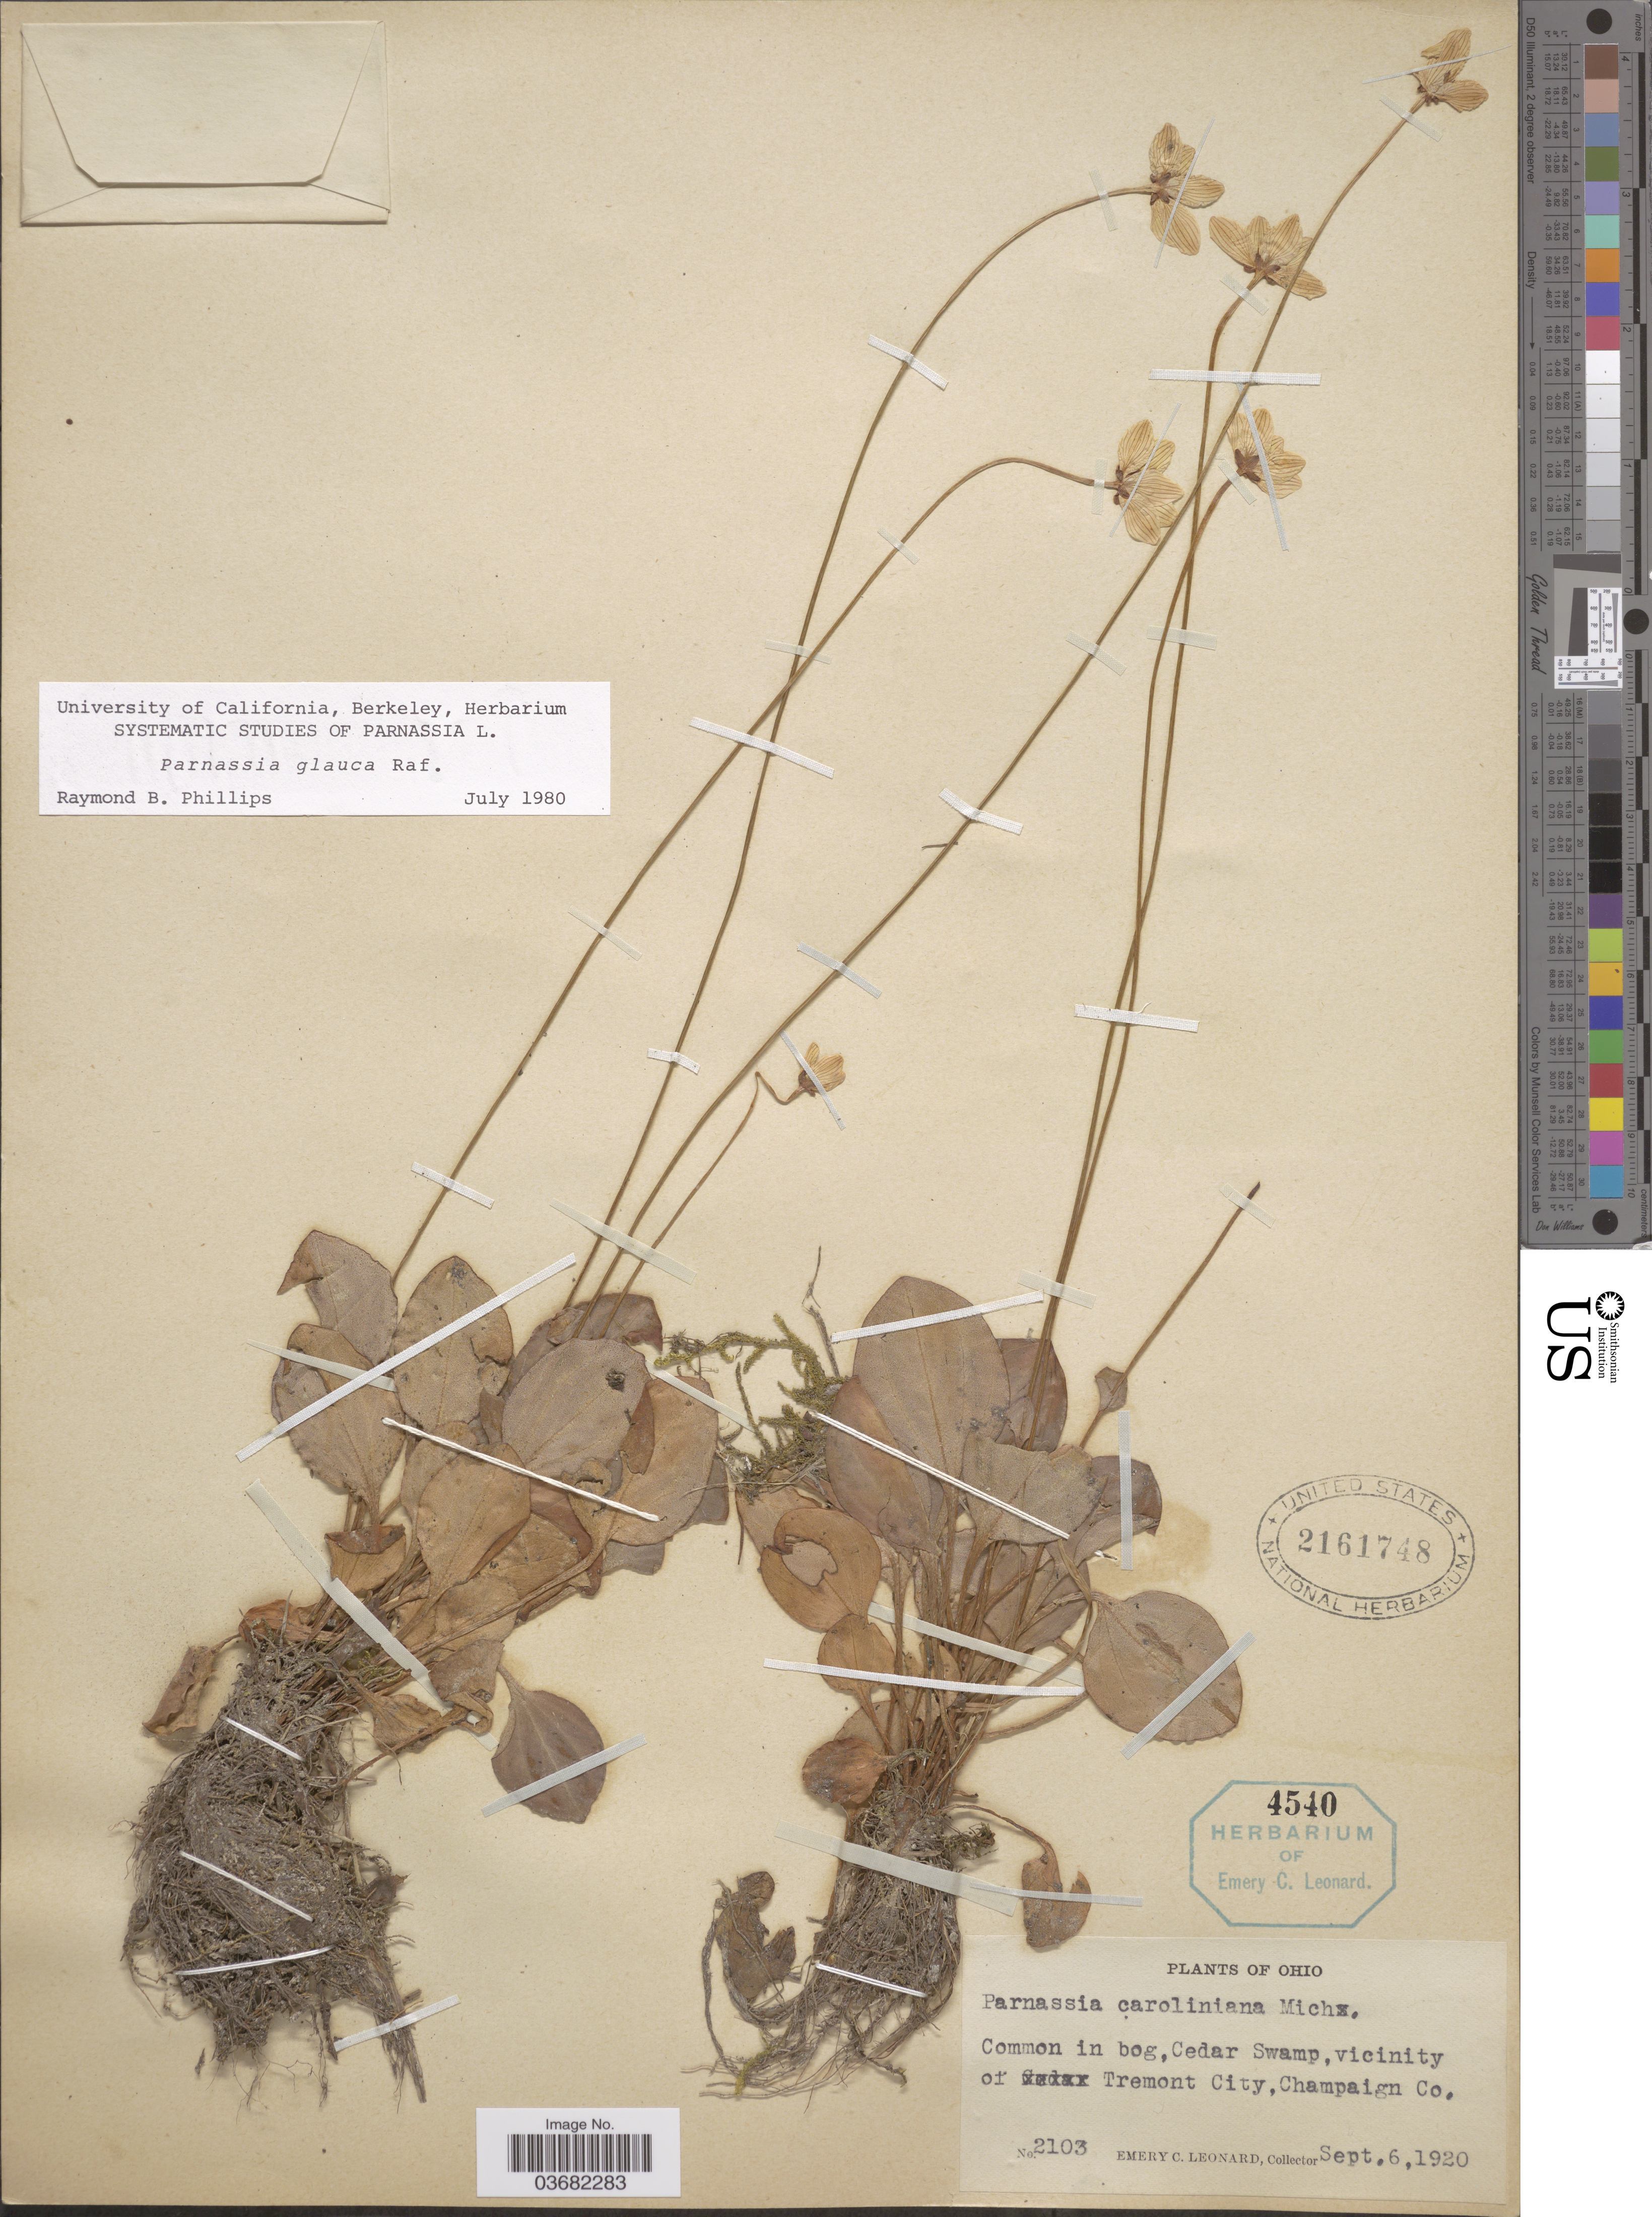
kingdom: Plantae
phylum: Tracheophyta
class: Magnoliopsida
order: Celastrales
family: Parnassiaceae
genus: Parnassia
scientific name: Parnassia glauca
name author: Raf.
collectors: E. C. Leonard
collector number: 2103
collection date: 1920-09-06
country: United States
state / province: Ohio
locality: Common in bog, Cedar Swamp, vicinity of Tremont City, Champaign Co.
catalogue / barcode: US 2161748